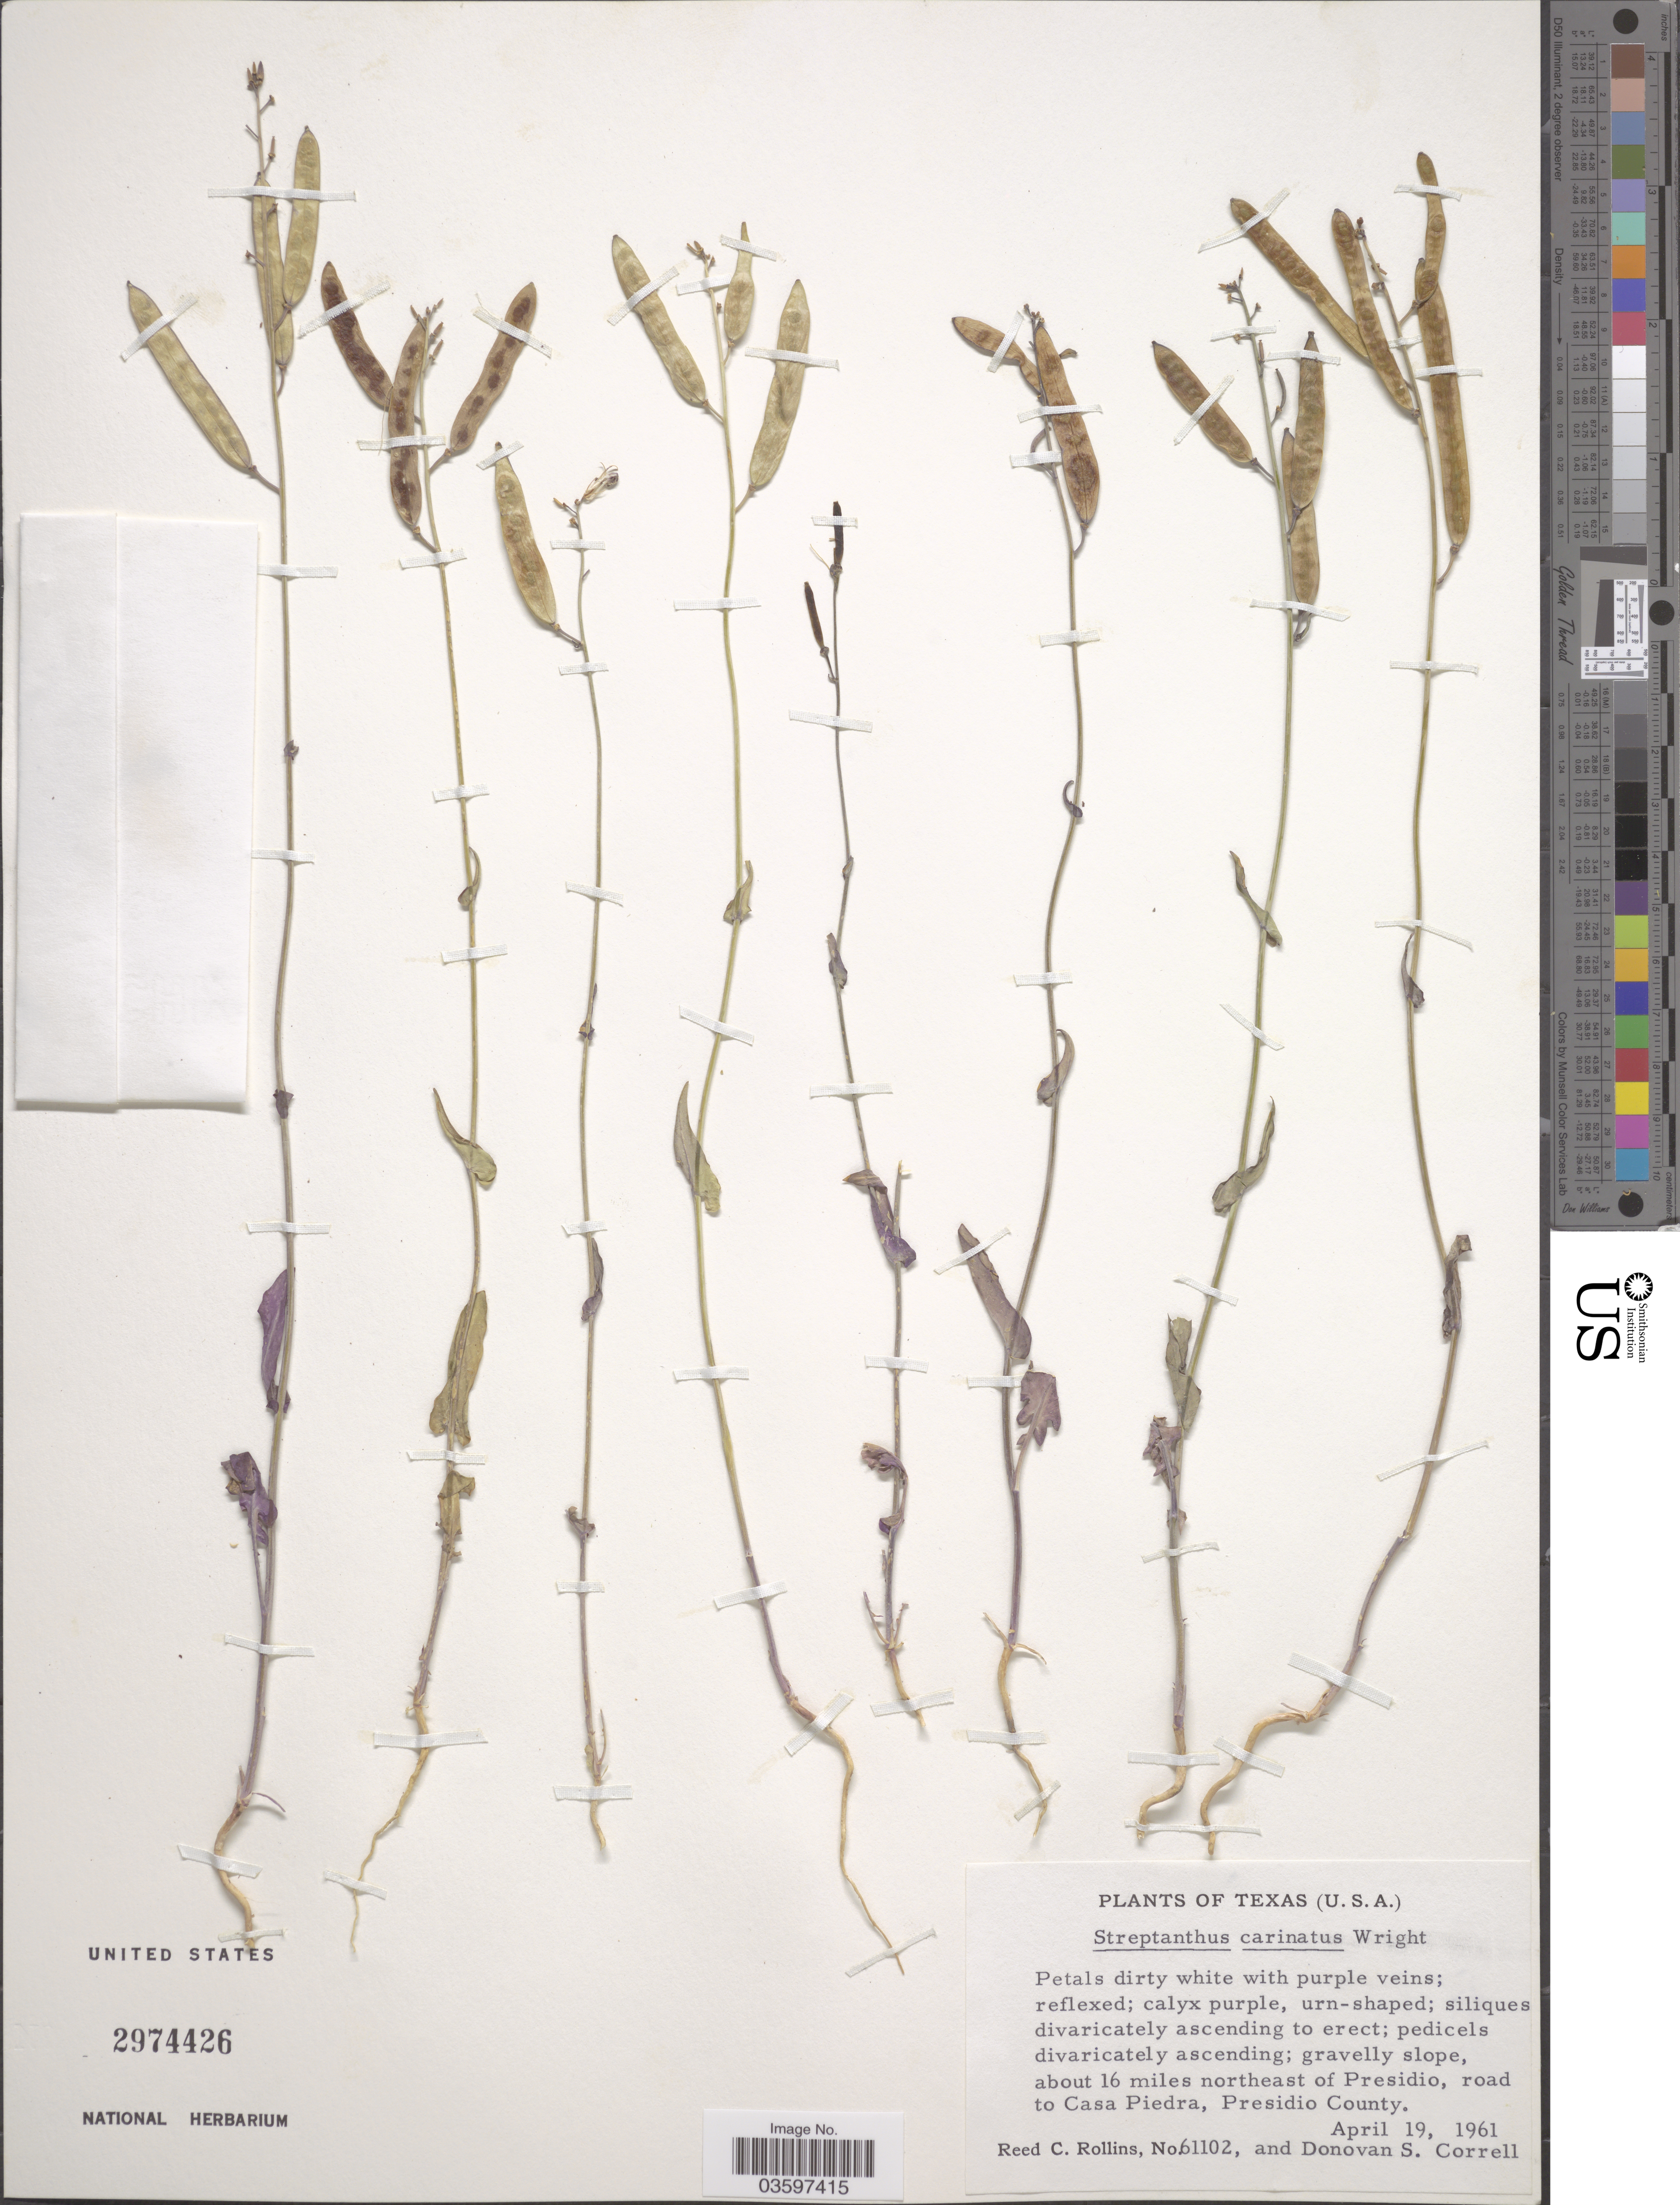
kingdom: Plantae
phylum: Tracheophyta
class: Magnoliopsida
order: Brassicales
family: Brassicaceae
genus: Streptanthus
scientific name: Streptanthus carinatus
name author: C. Wright ex A. Gray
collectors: R. C. Rollins & D. S. Correll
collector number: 61102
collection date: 1961-04-19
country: United States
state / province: Texas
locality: Gravelly slope, about 16 miles northeast of Presidio, road to Casa Piedra, Presidio County.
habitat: gravelly slope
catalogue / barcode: US 2974426